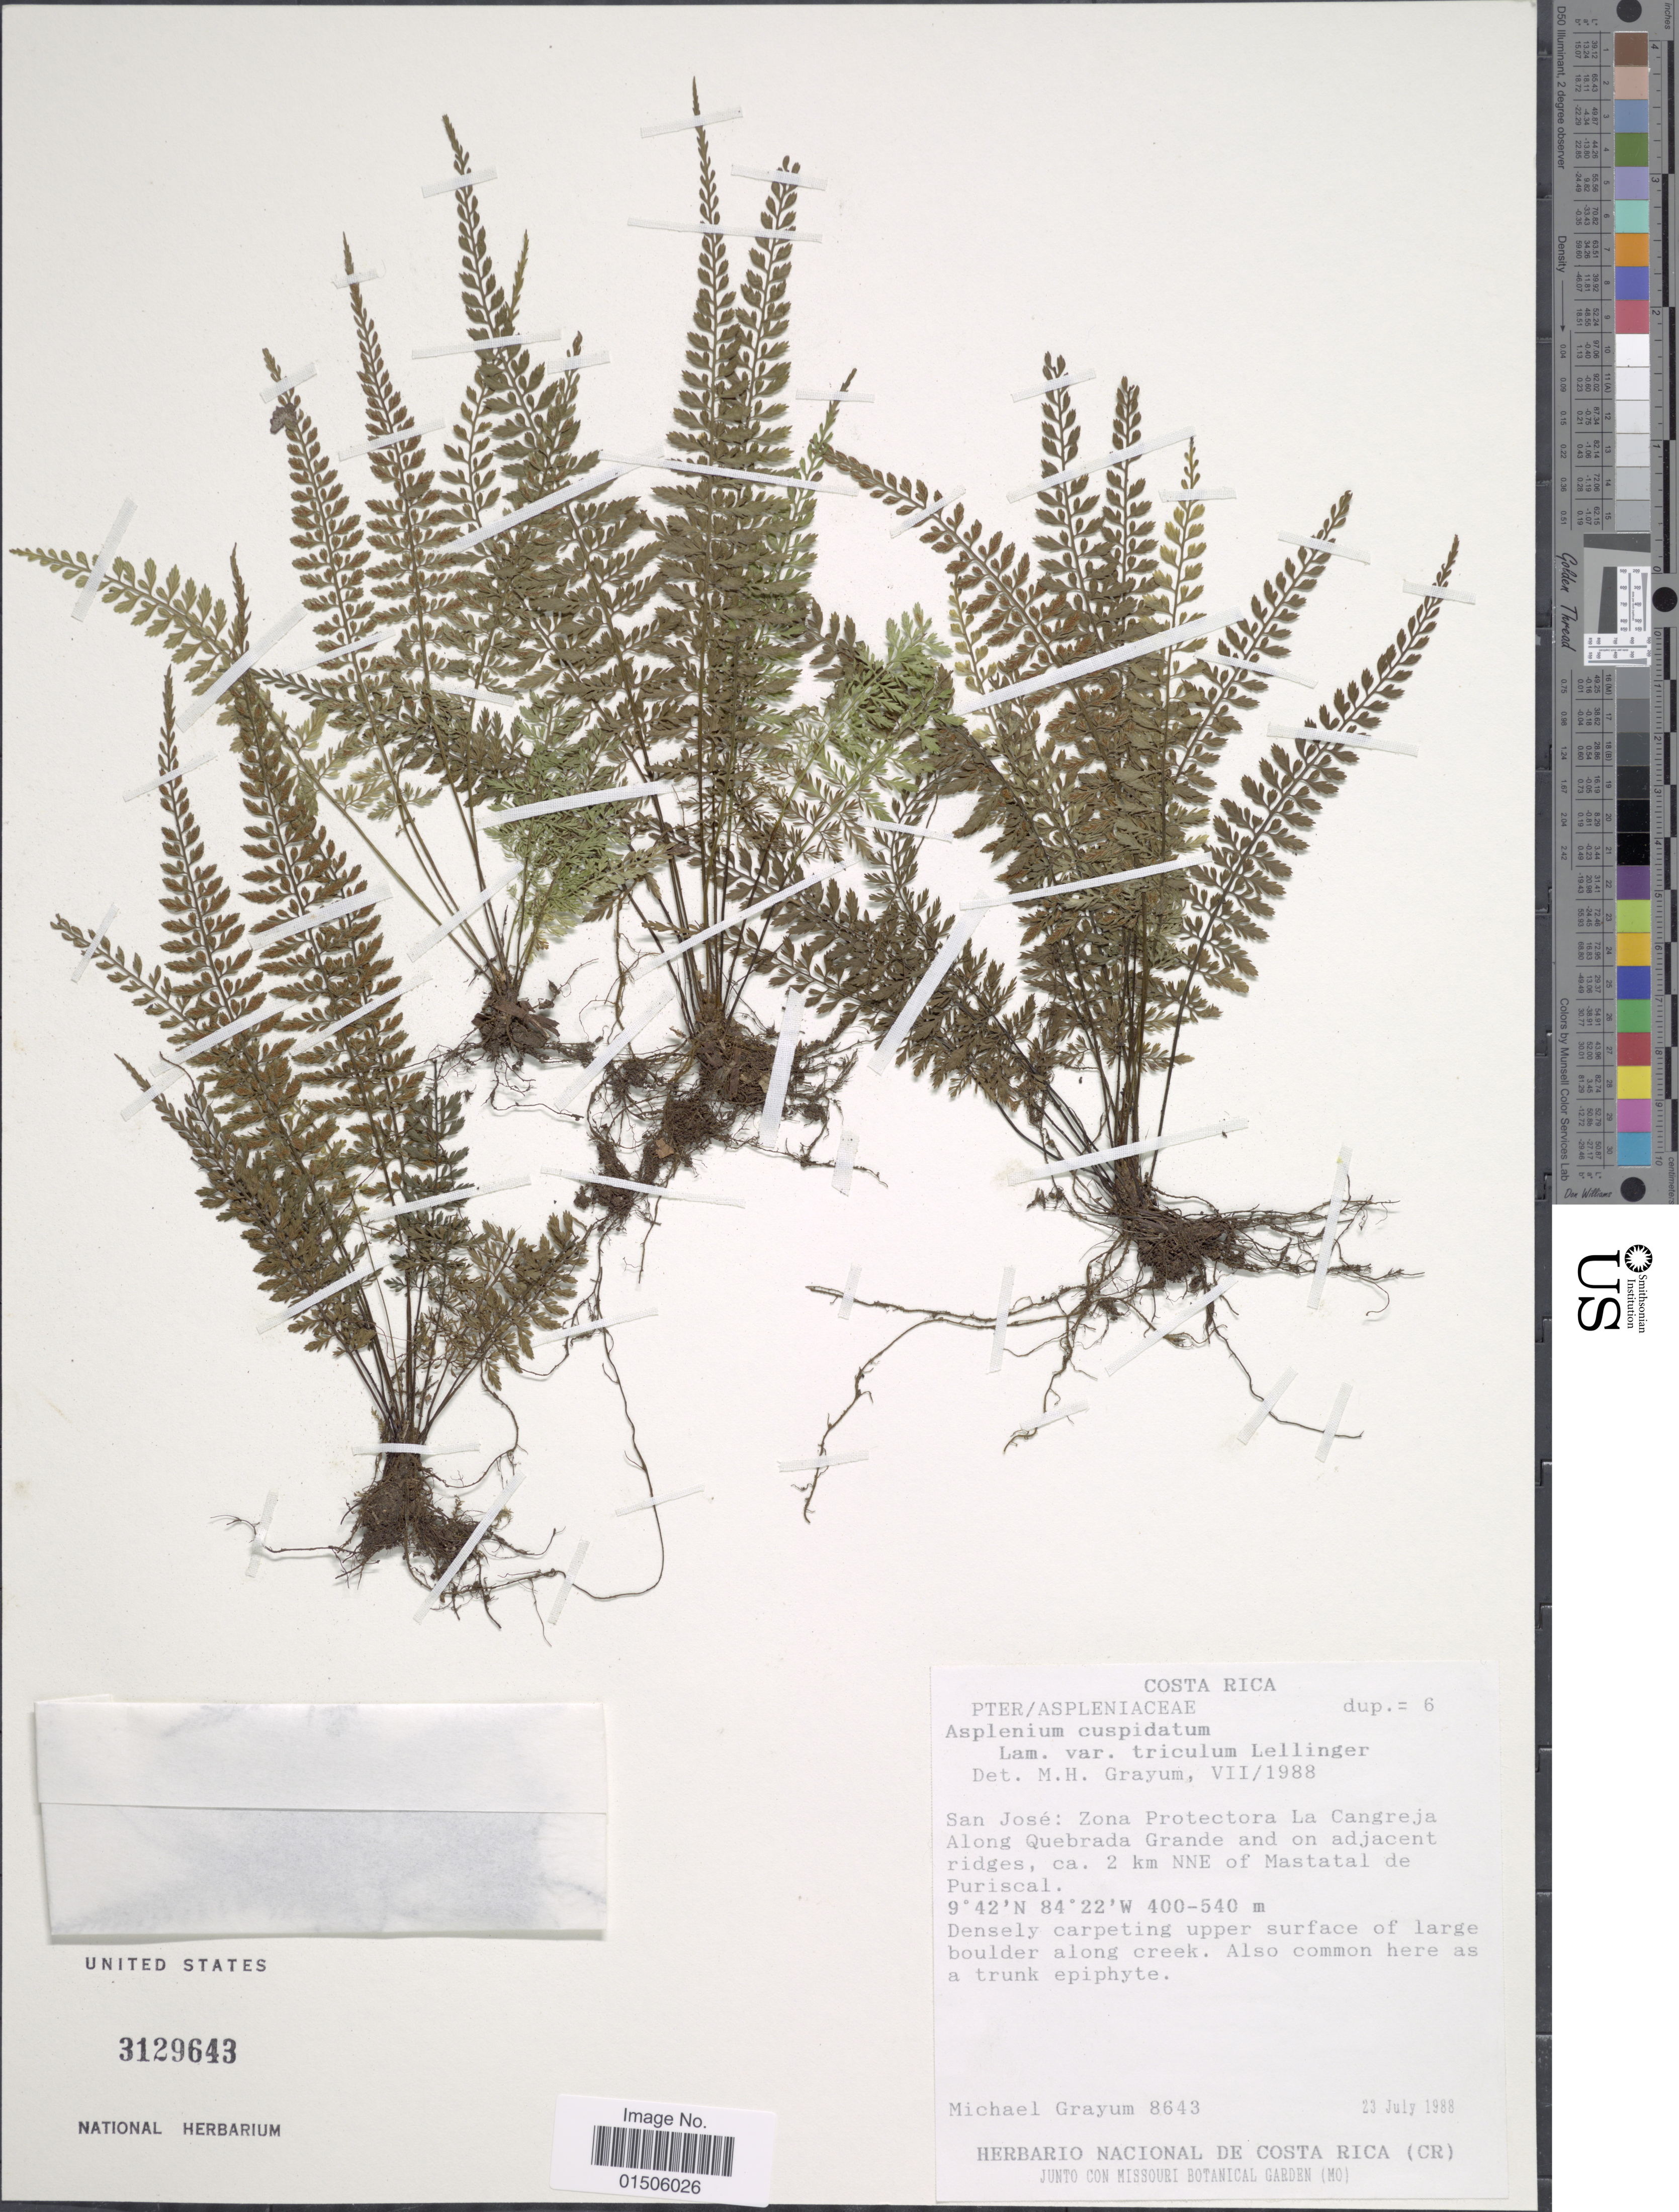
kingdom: Plantae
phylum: Tracheophyta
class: Polypodiopsida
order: Polypodiales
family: Aspleniaceae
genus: Asplenium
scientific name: Asplenium cuspidatum var. triculum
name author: Lellinger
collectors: M. H. Grayum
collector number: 8643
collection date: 1988-07-23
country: Costa Rica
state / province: San José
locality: Zona Protectora La Cangreja Along Quebrada Grande and on adjacent ridges, ca. 2 km NNE of Mastatal de Puriscal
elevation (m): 400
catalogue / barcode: US 3129643